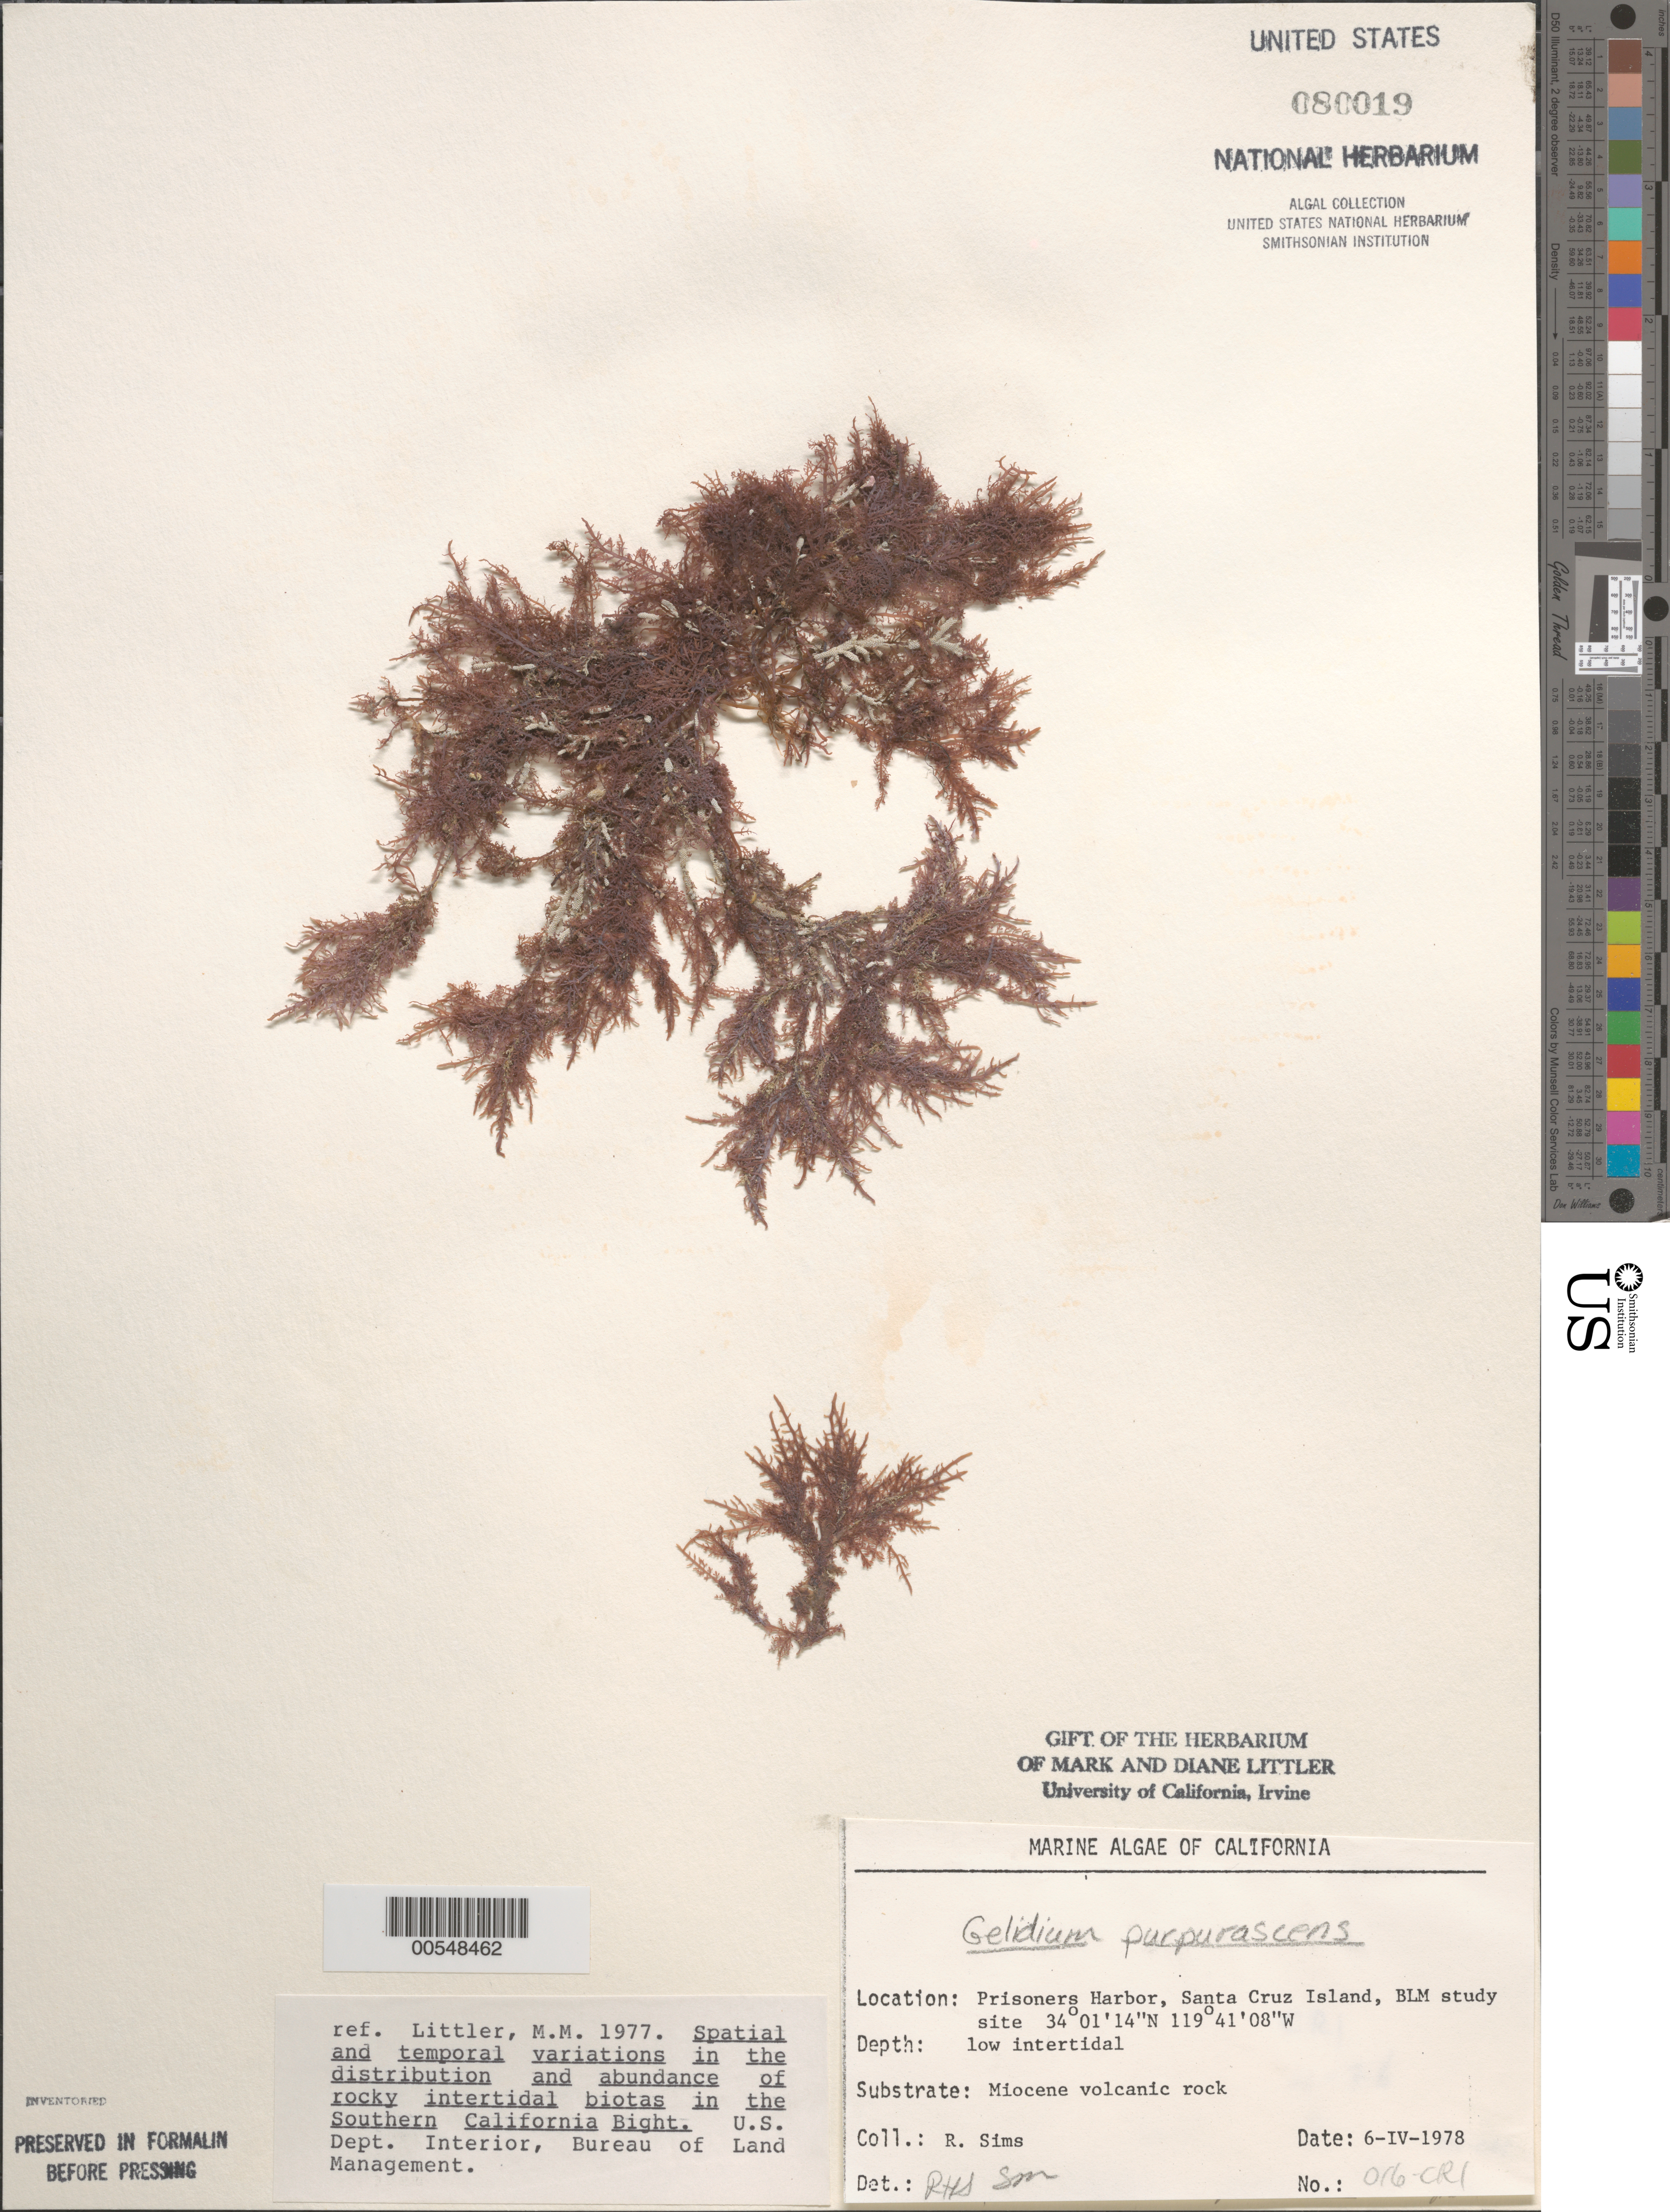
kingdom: Plantae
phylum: Rhodophyta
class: Florideophyceae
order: Gelidiales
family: Gelidiaceae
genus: Gelidium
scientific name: Gelidium purpurascens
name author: N.L. Gardner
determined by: Sims, Robert H.; Murray, S. N.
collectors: R. H. Sims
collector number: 016-cri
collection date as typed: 06 Apr 1978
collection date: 1978-04-06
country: United States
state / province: California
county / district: Santa Barbara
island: Santa Cruz Island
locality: Prisoners Harbor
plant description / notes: BLM-SOCALBIGHT Rocky Intertidal Survey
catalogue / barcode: US 80019